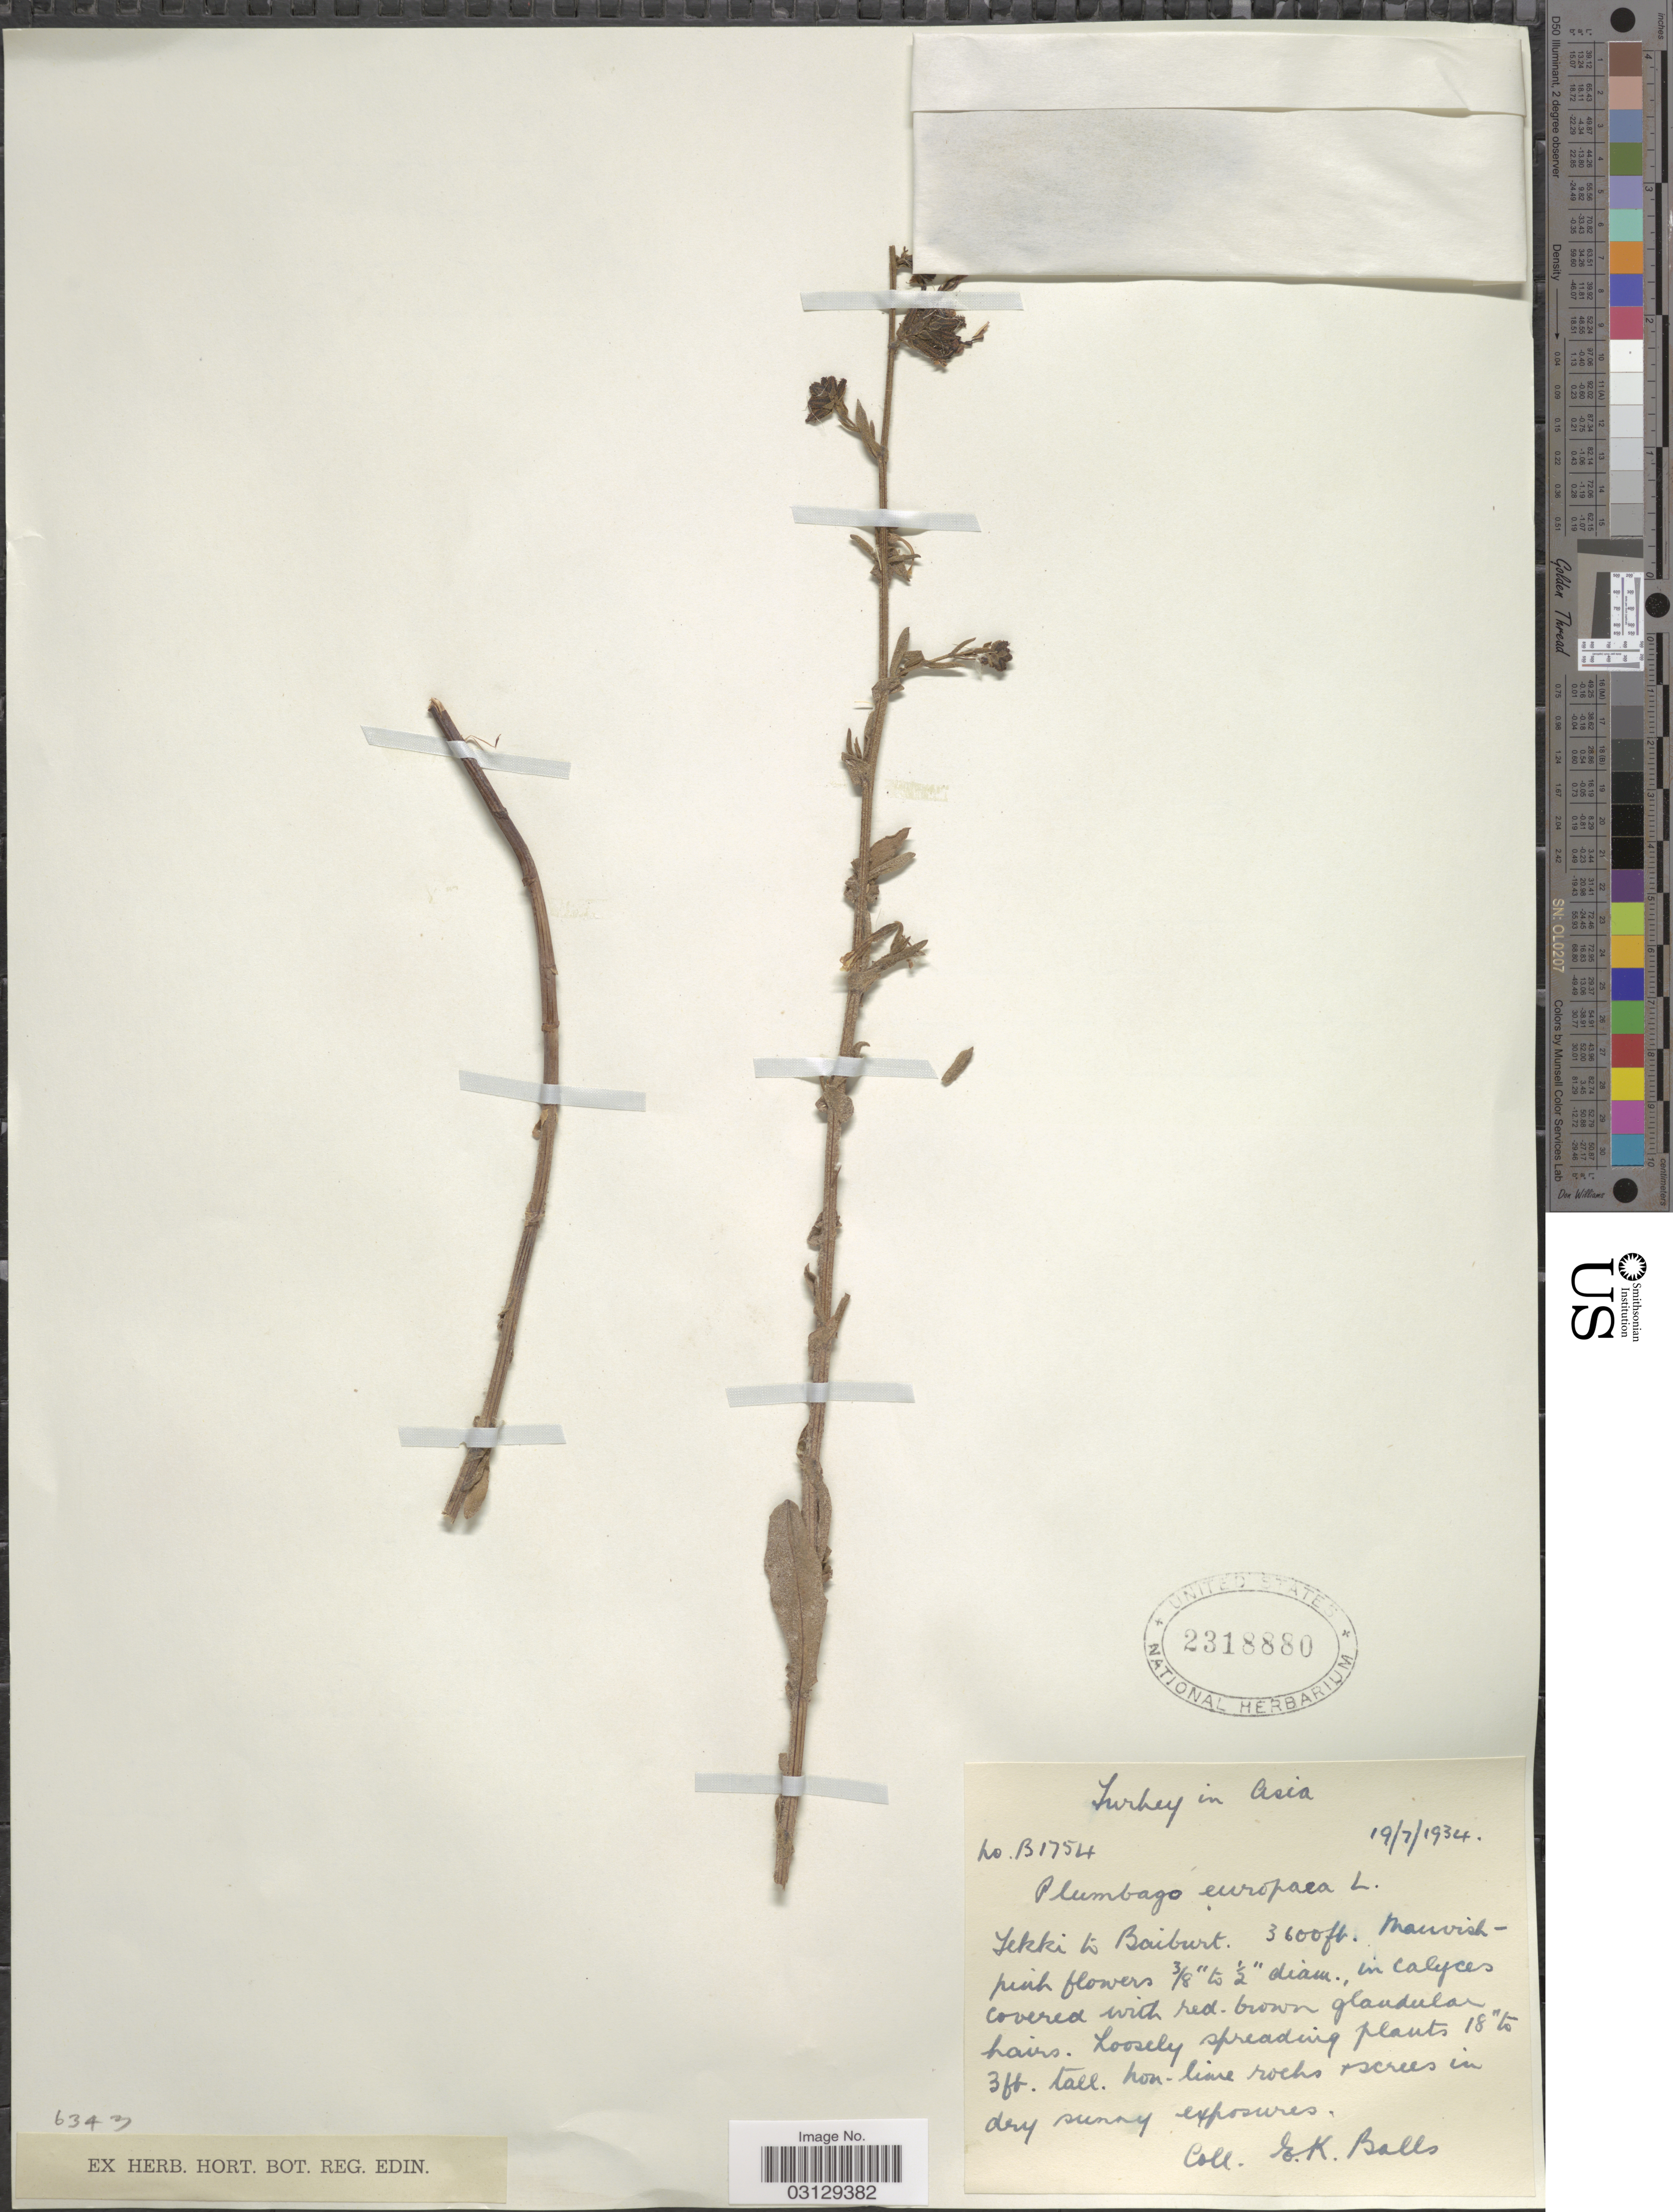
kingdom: Plantae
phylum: Tracheophyta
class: Magnoliopsida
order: Caryophyllales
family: Plumbaginaceae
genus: Plumbago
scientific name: Plumbago europaea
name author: L.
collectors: E. K. Balls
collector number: B1754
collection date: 1934-07-19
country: Turkey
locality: Turkey in Asia. Tekki to Baiburt.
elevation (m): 1097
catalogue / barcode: US 2318880